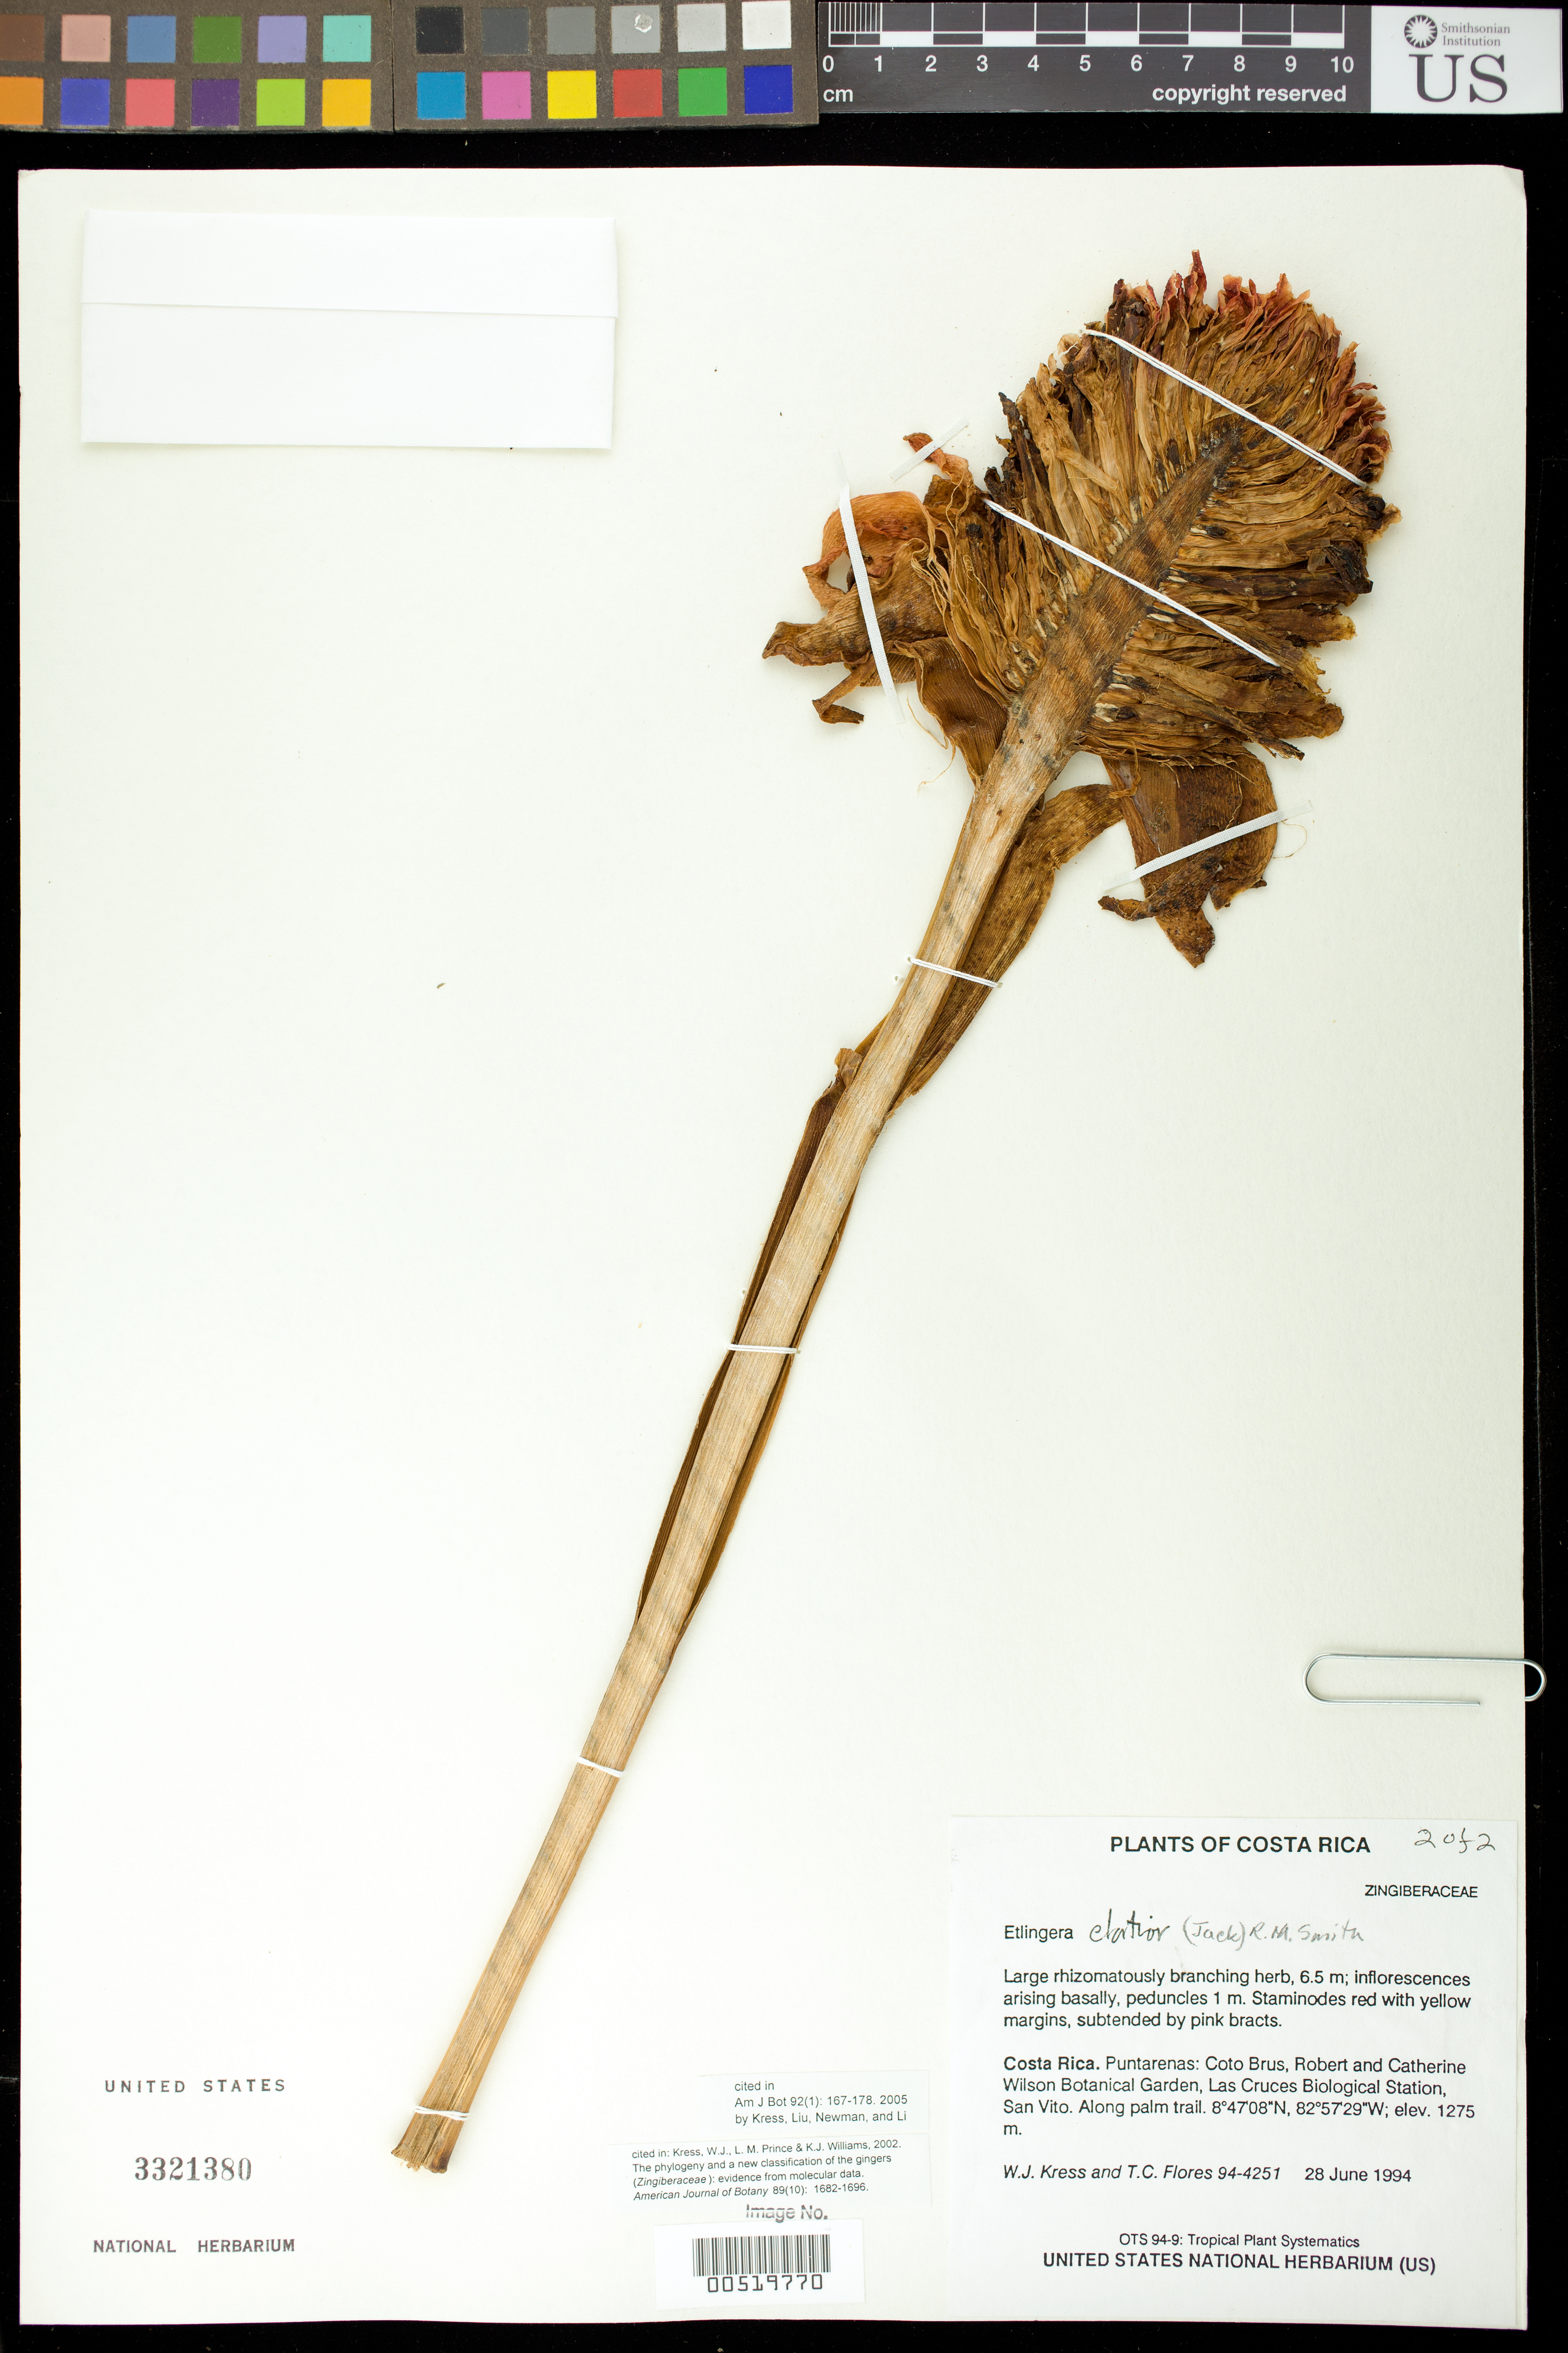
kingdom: Plantae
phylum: Tracheophyta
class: Liliopsida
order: Zingiberales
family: Zingiberaceae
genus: Etlingera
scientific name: Etlingera elatior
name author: (Jack) R.M. Sm.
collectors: W. J. Kress & T. C. Flores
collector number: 94-4251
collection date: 1994-06-28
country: Costa Rica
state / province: Puntarenas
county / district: Coto Brus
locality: Robert & Catherine Wilson Botanical Garden, Las Cruces Biological Station, SanVito. Along palm trail, emontane forest.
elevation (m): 1275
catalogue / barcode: US 3321380